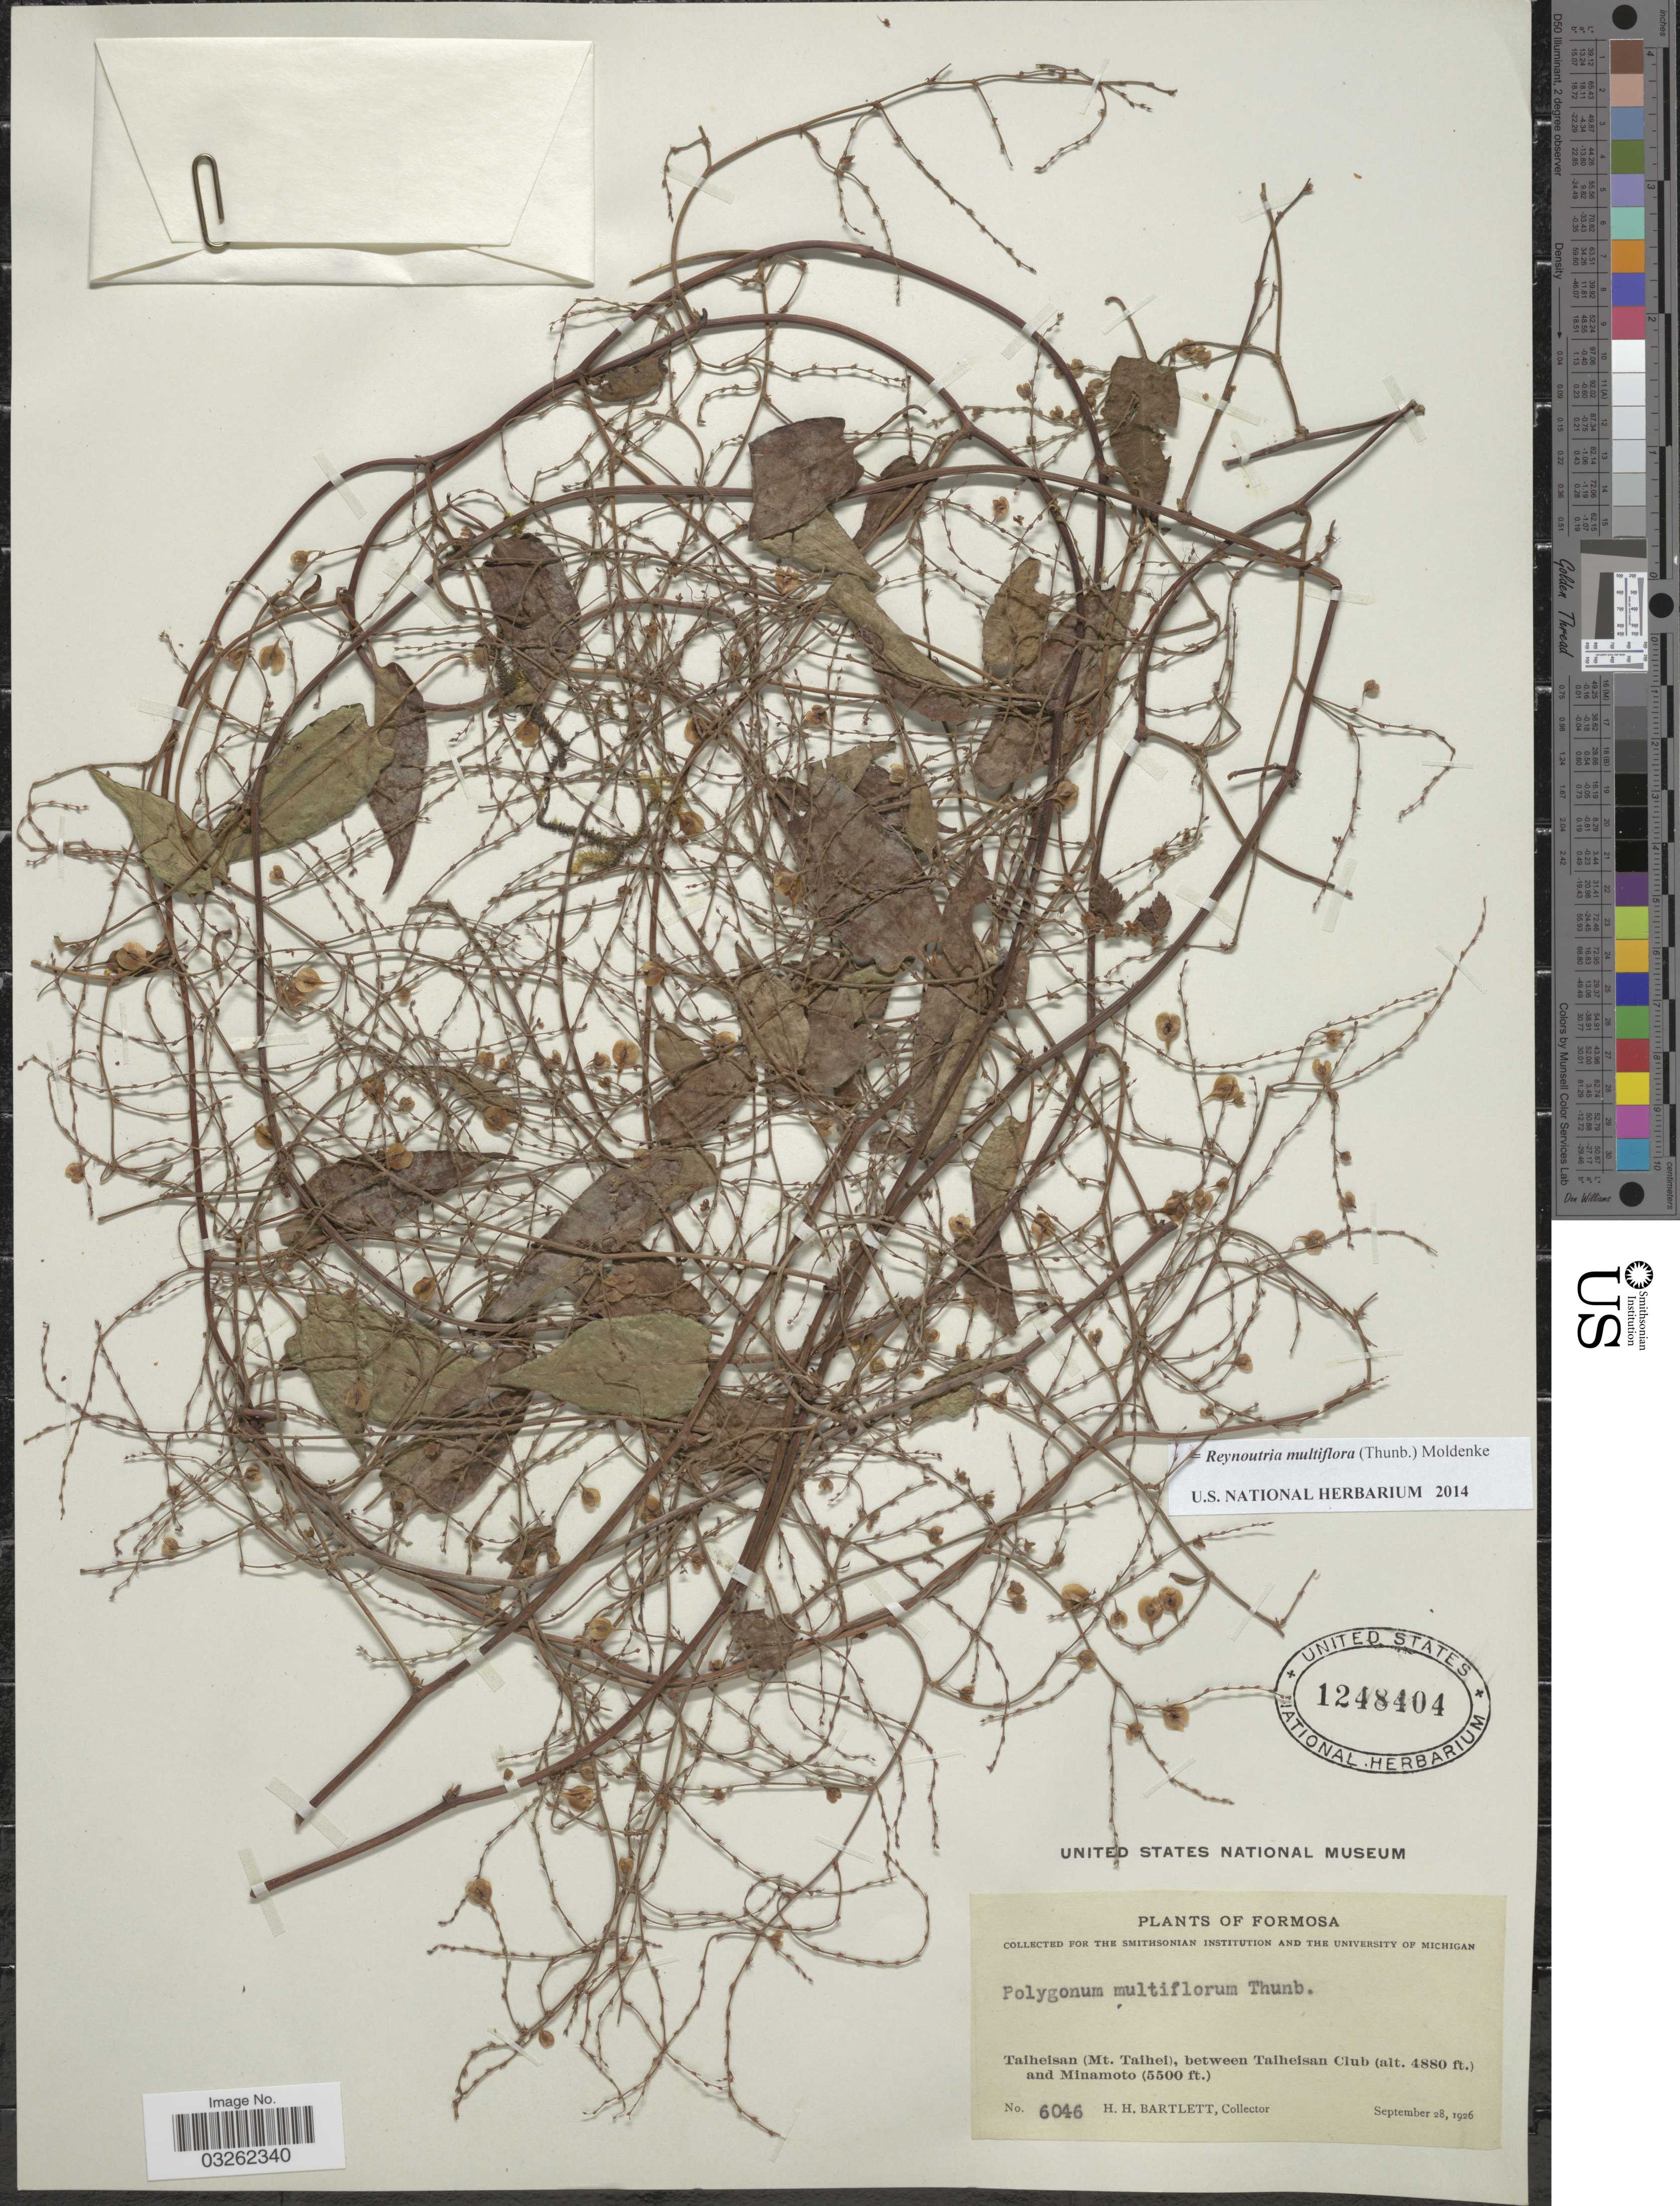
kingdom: Plantae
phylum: Tracheophyta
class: Magnoliopsida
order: Caryophyllales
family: Polygonaceae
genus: Reynoutria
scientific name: Reynoutria multiflora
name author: (Thunb.) Moldenke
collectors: H. H. Bartlett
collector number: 6046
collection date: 1926-09-28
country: Taiwan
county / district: Yilan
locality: Formosa, Taiheisan (Mt. Taihei), between Taiheisan Club and Minamoto.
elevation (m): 1487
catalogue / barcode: US 1248404